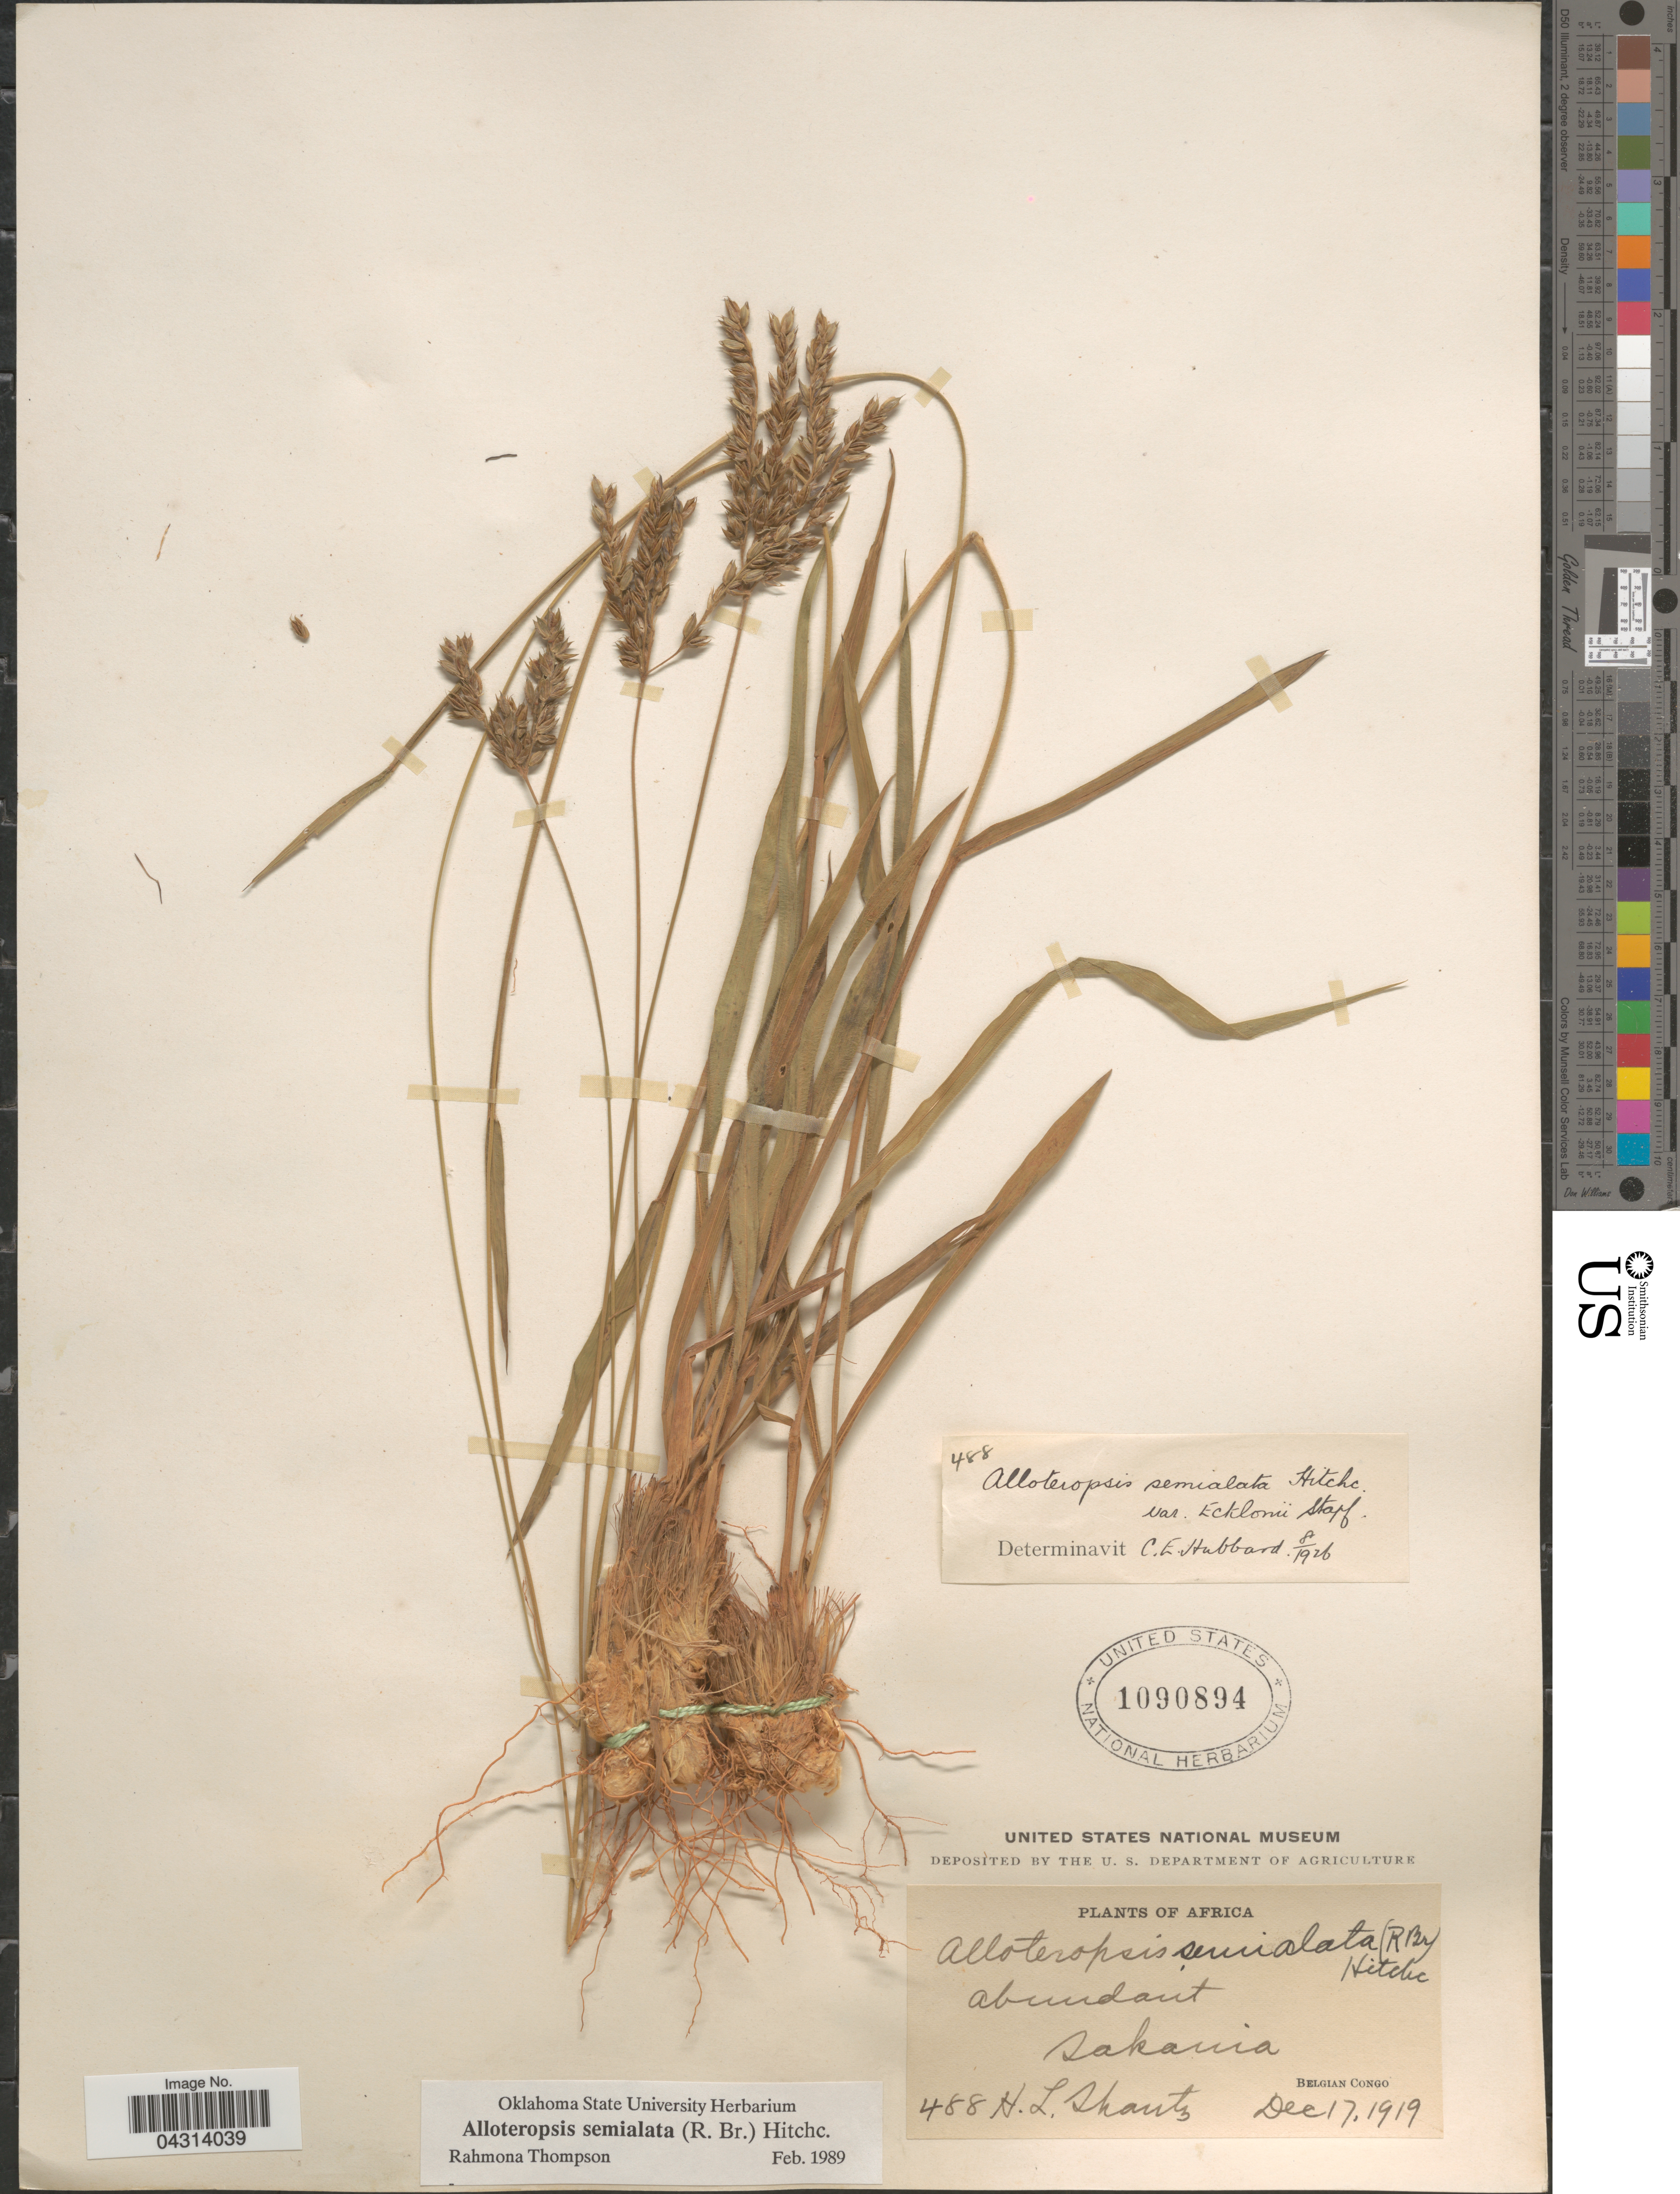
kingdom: Plantae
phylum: Tracheophyta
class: Liliopsida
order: Poales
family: Poaceae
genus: Alloteropsis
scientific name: Alloteropsis semialata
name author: (R. Br.) Hitchc.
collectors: H. Shantz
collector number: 488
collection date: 1919-12-17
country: Congo, Democratic Republic of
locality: Abundant Sakania. Belgian Congo.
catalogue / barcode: US 1090894